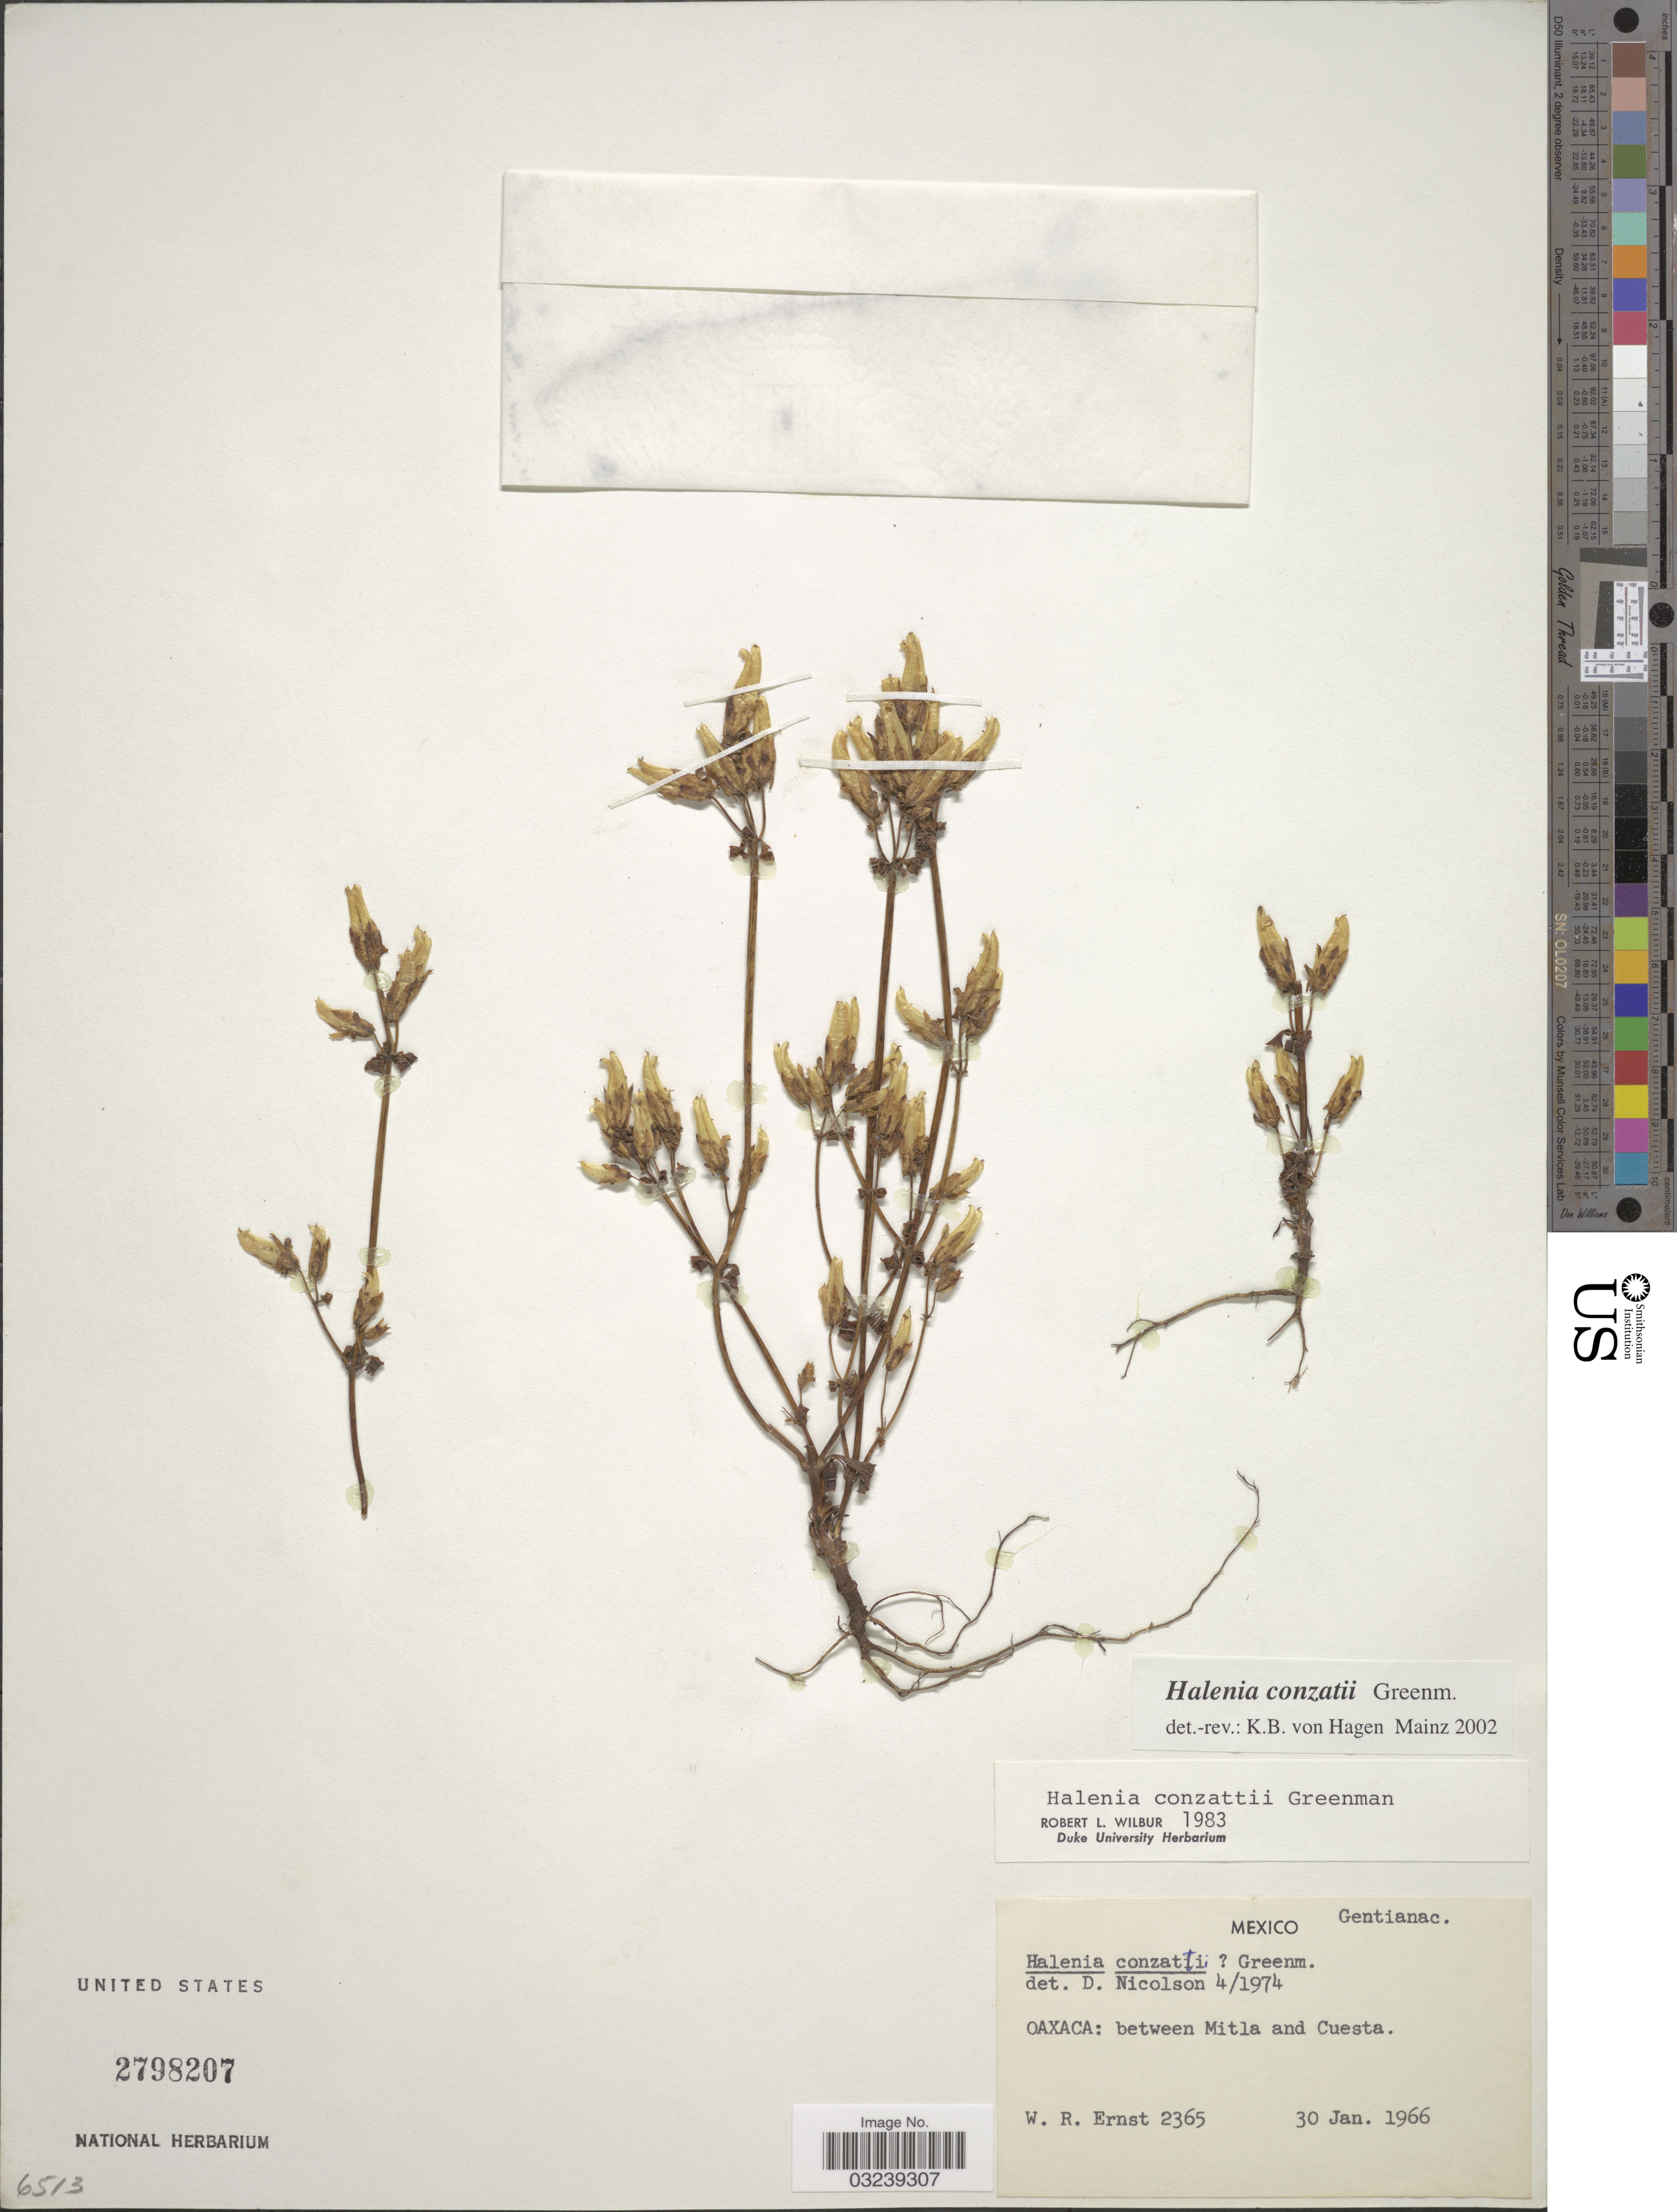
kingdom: Plantae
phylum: Tracheophyta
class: Magnoliopsida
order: Gentianales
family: Gentianaceae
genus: Halenia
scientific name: Halenia conzattii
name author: Greenm.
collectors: W. R. Ernst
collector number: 2365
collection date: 1966-01-30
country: Mexico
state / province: Oaxaca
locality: Between Mitla and Cuesta.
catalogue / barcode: US 2798207